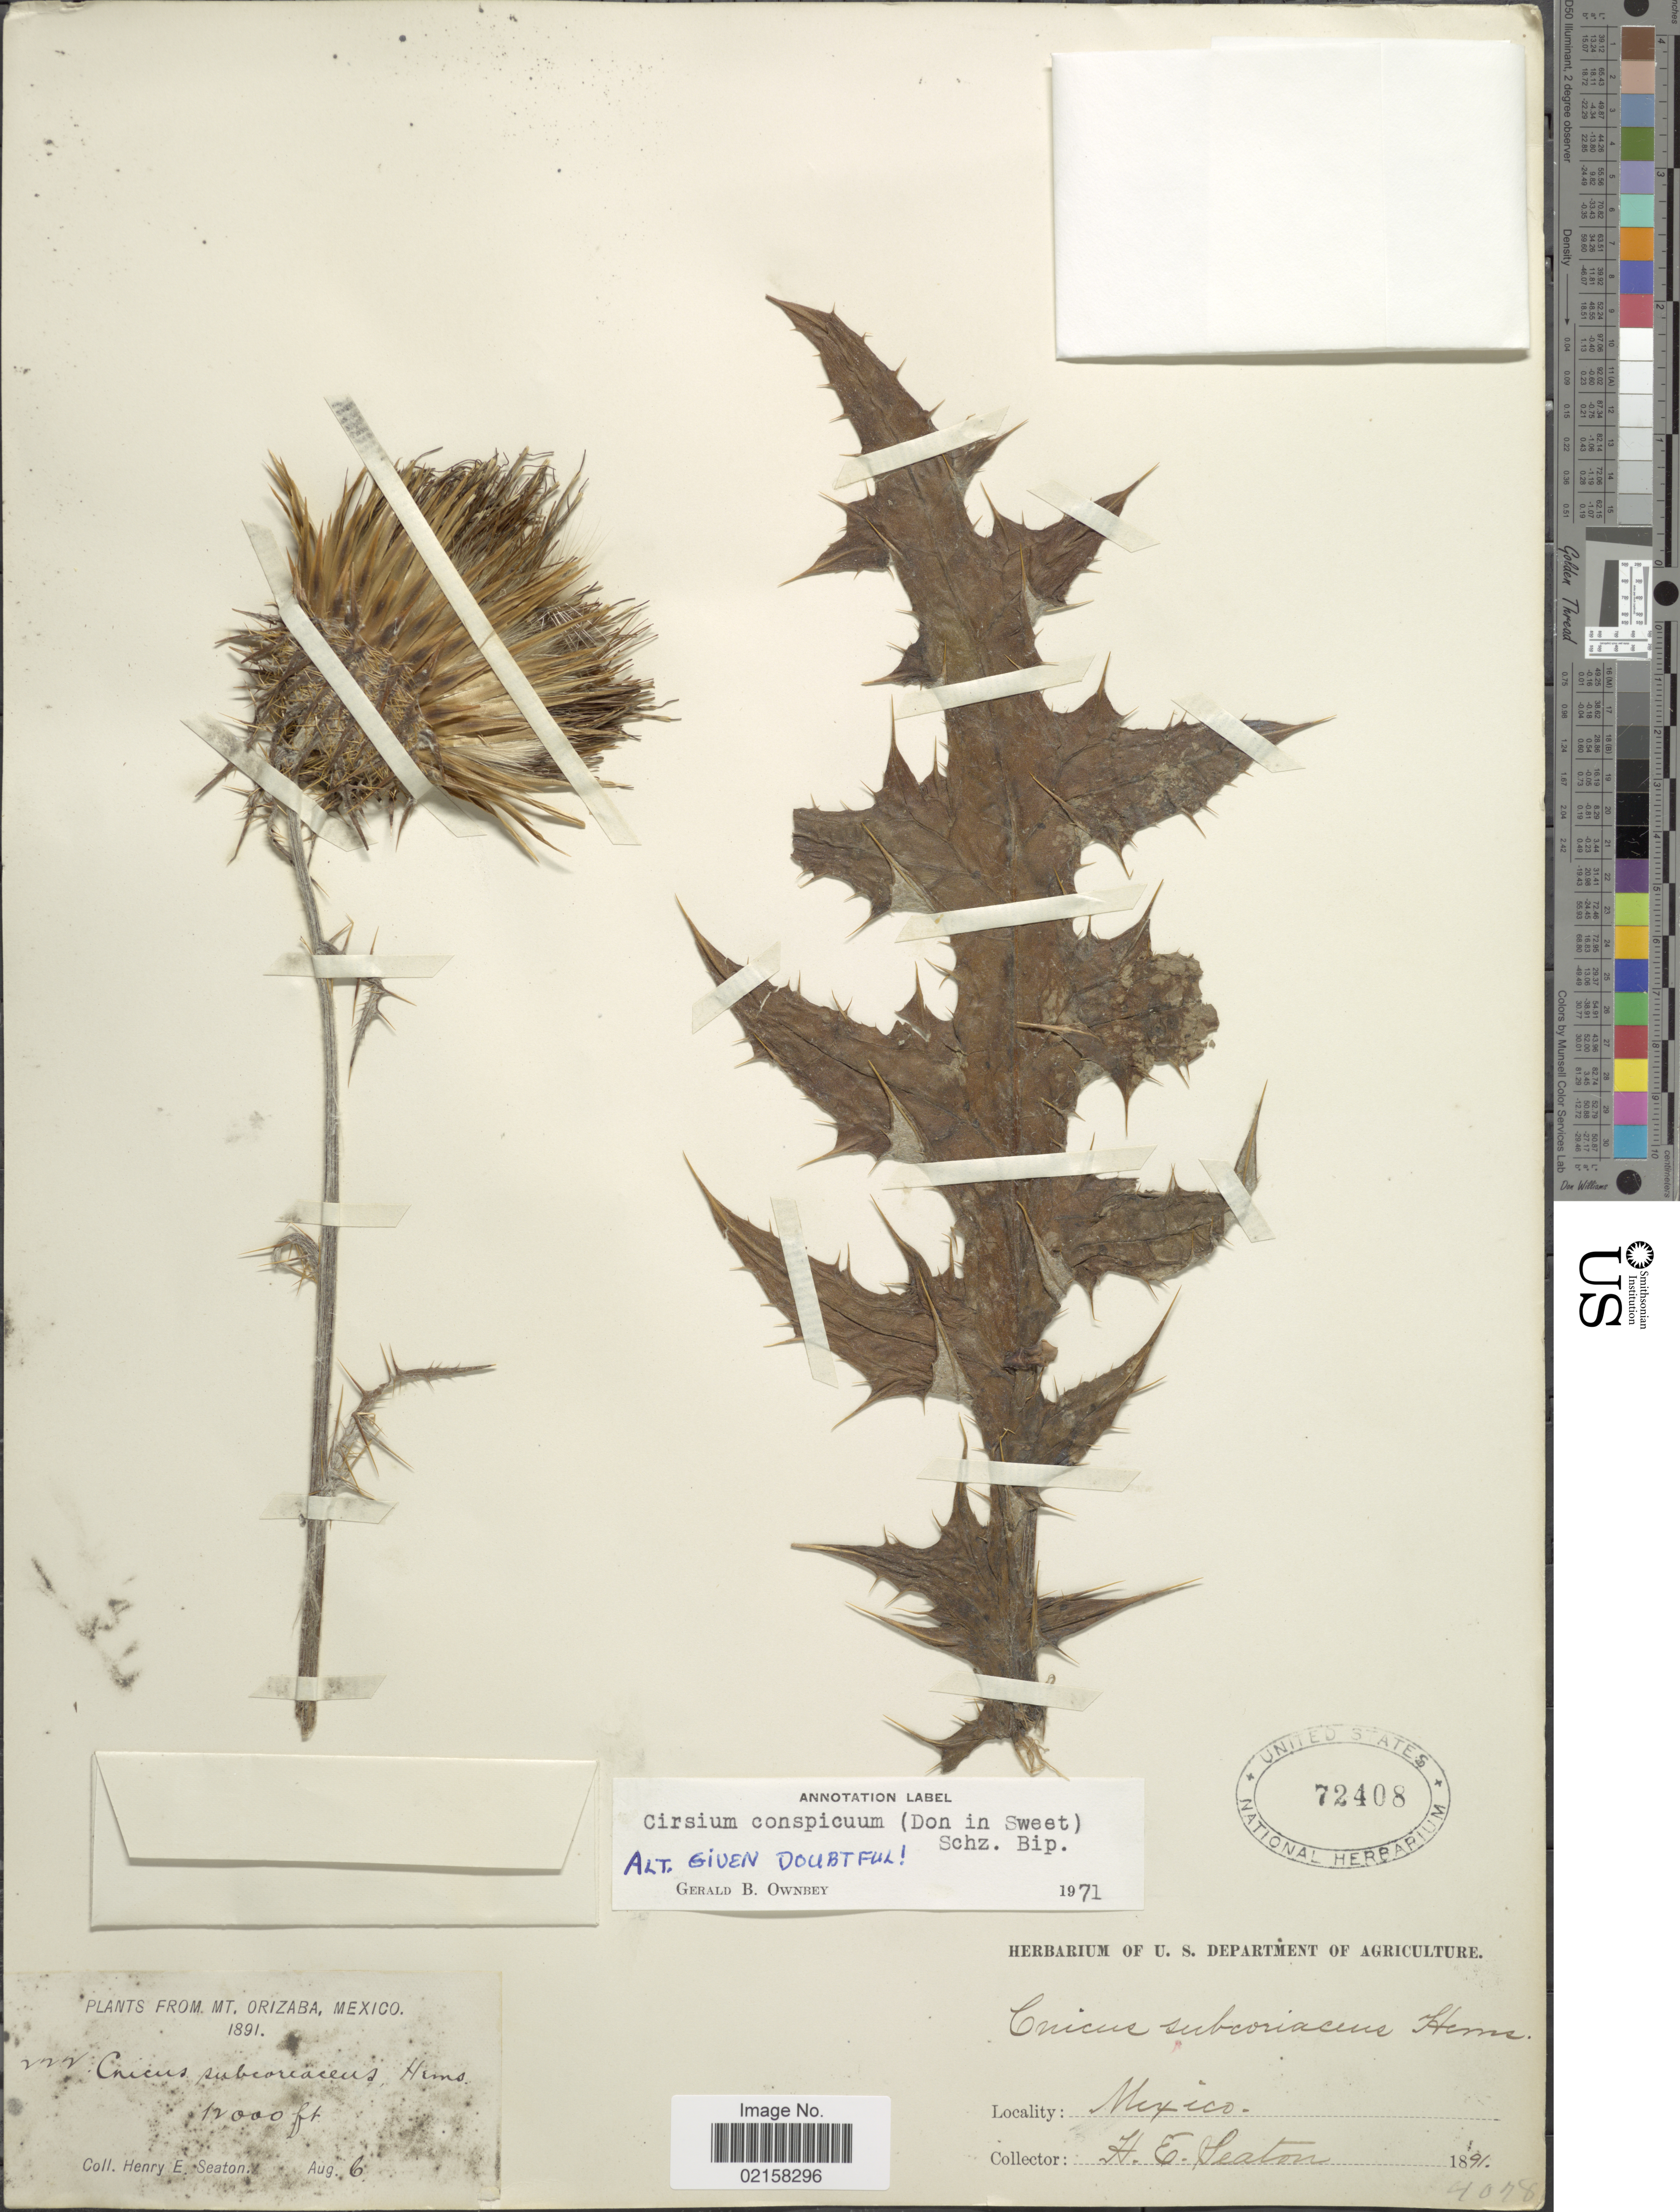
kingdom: Plantae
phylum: Tracheophyta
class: Magnoliopsida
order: Asterales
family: Asteraceae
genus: Cirsium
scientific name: Cirsium conspicuum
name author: (G. Don) Sch. Bip.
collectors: H. E. Seaton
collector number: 222*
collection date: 1891-08-06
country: Mexico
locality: From Mt. Orizaba.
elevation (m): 3658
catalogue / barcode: US 72408